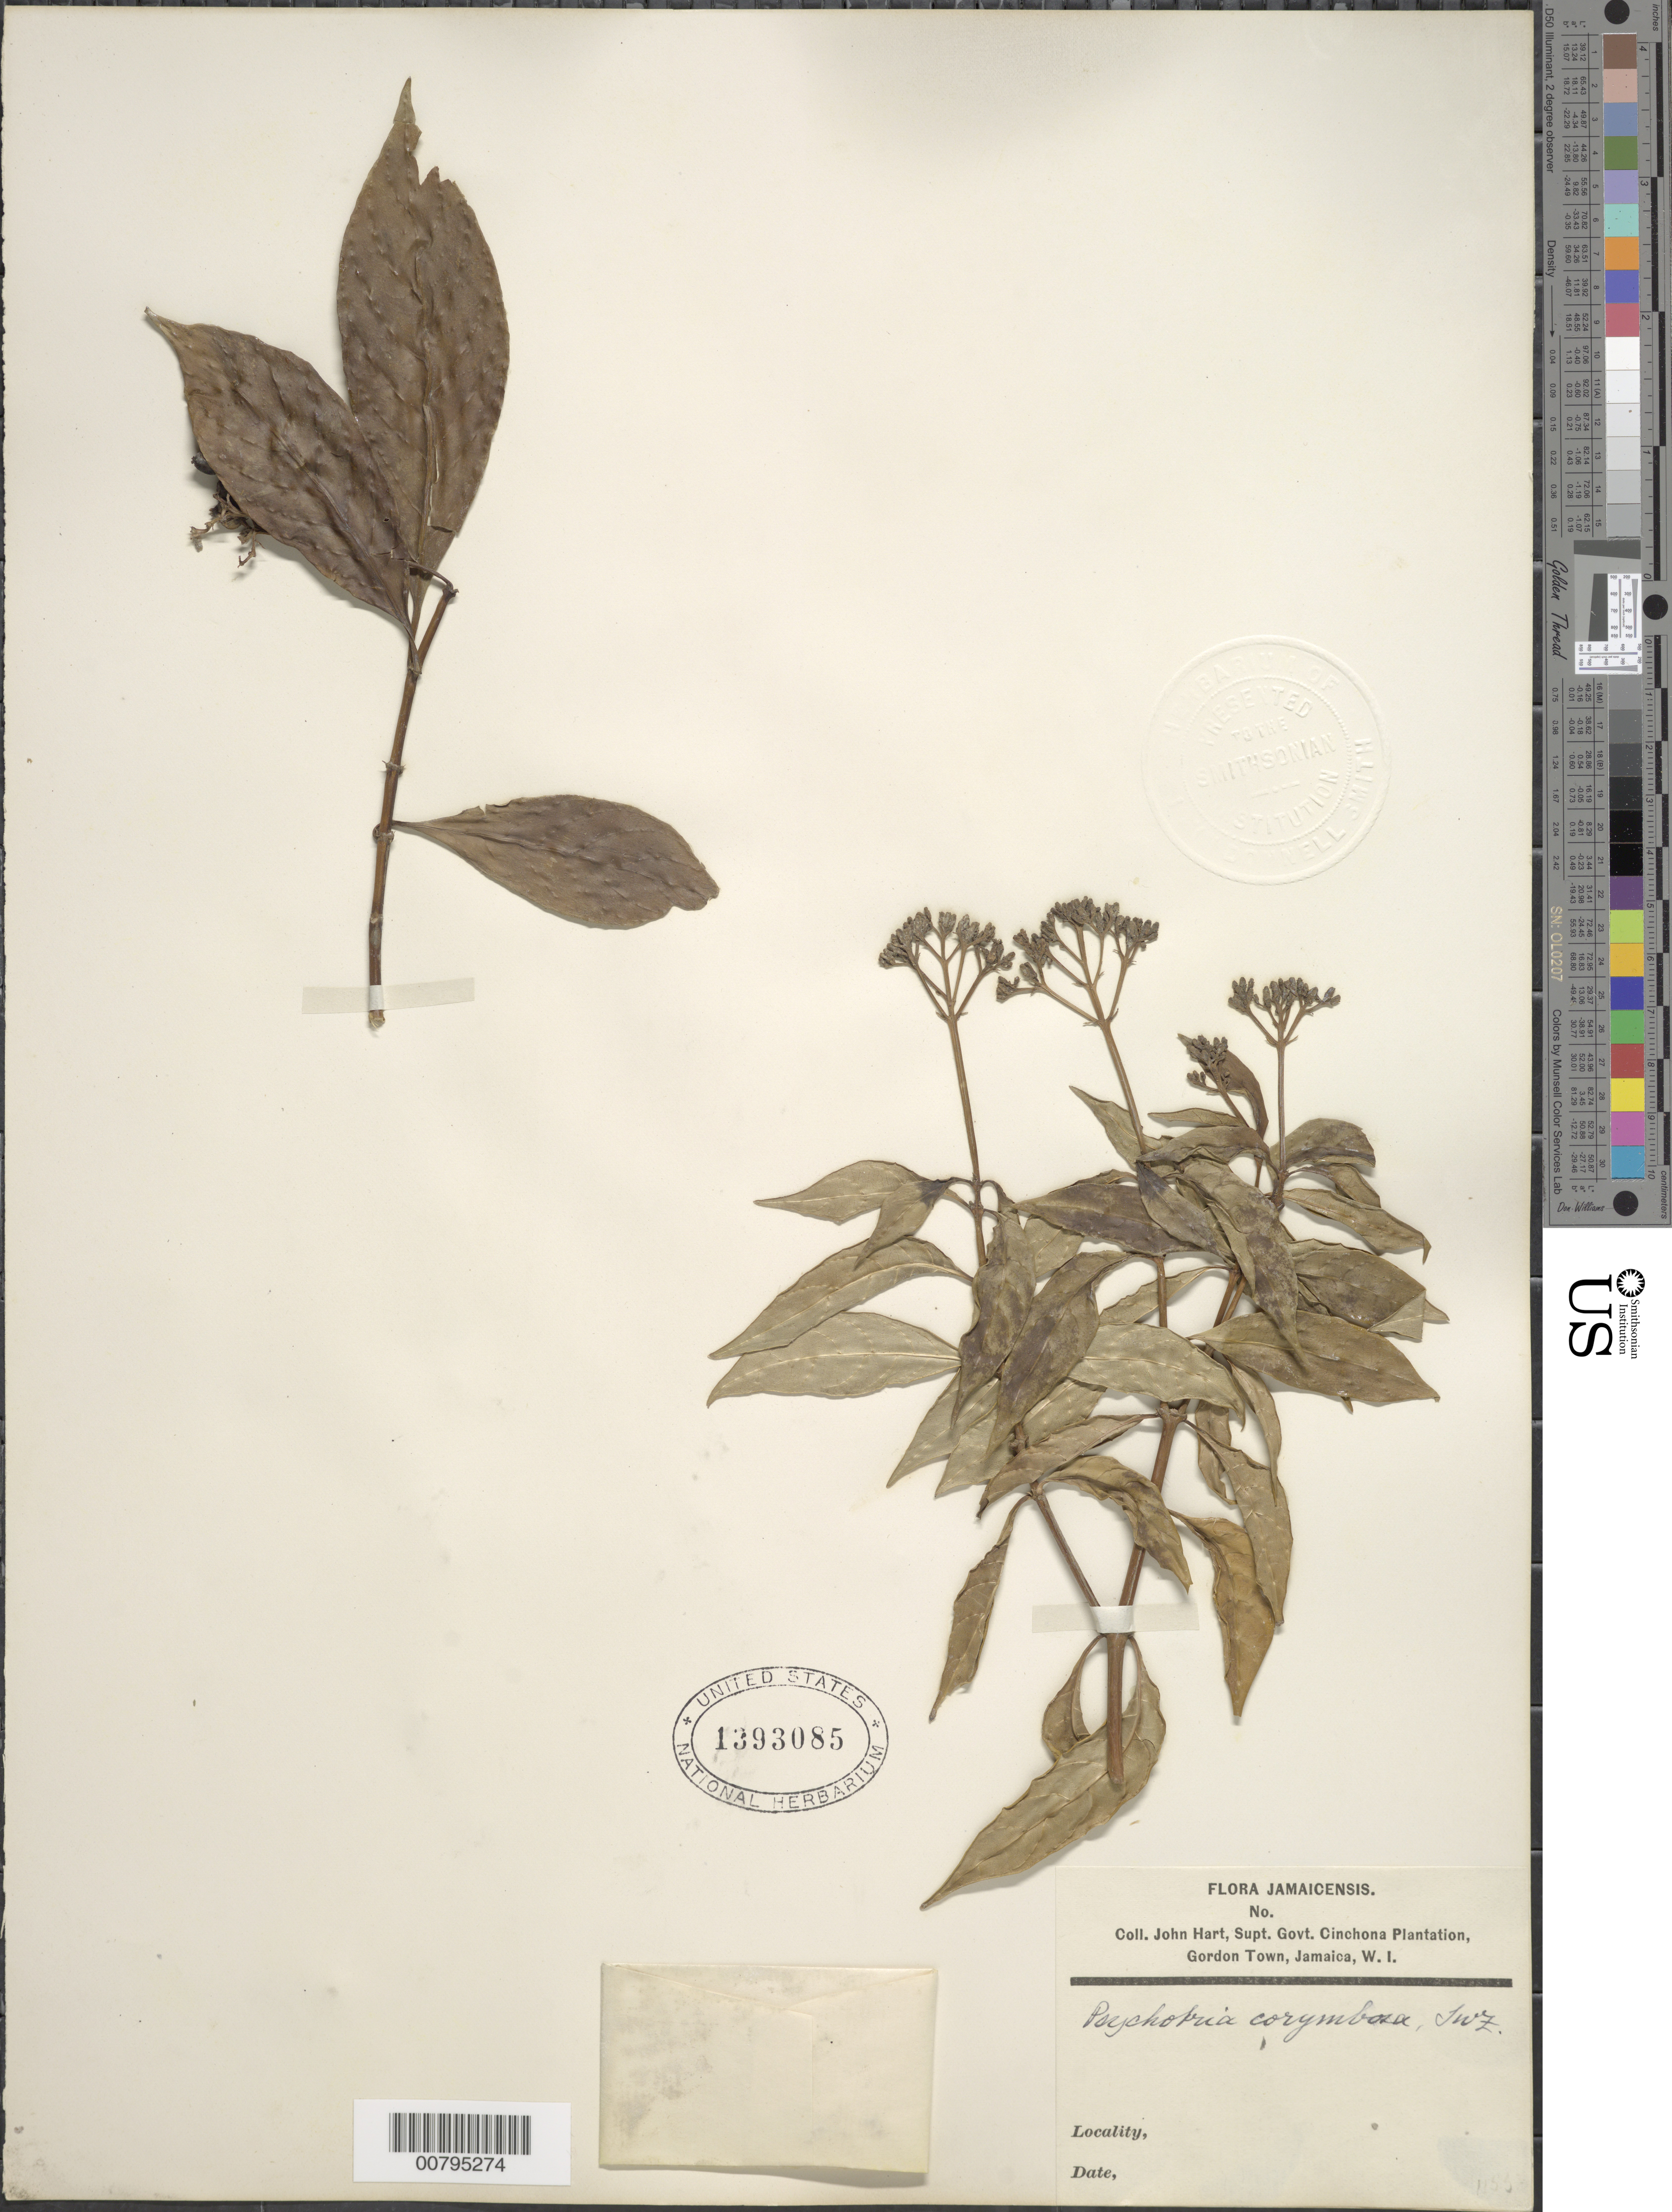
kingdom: Plantae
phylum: Tracheophyta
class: Magnoliopsida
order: Gentianales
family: Rubiaceae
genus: Psychotria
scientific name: Psychotria corymbosa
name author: Sw.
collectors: J. Hart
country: Jamaica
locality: Govt. Cinchona Plantation, Gordon Town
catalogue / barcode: US 1393085